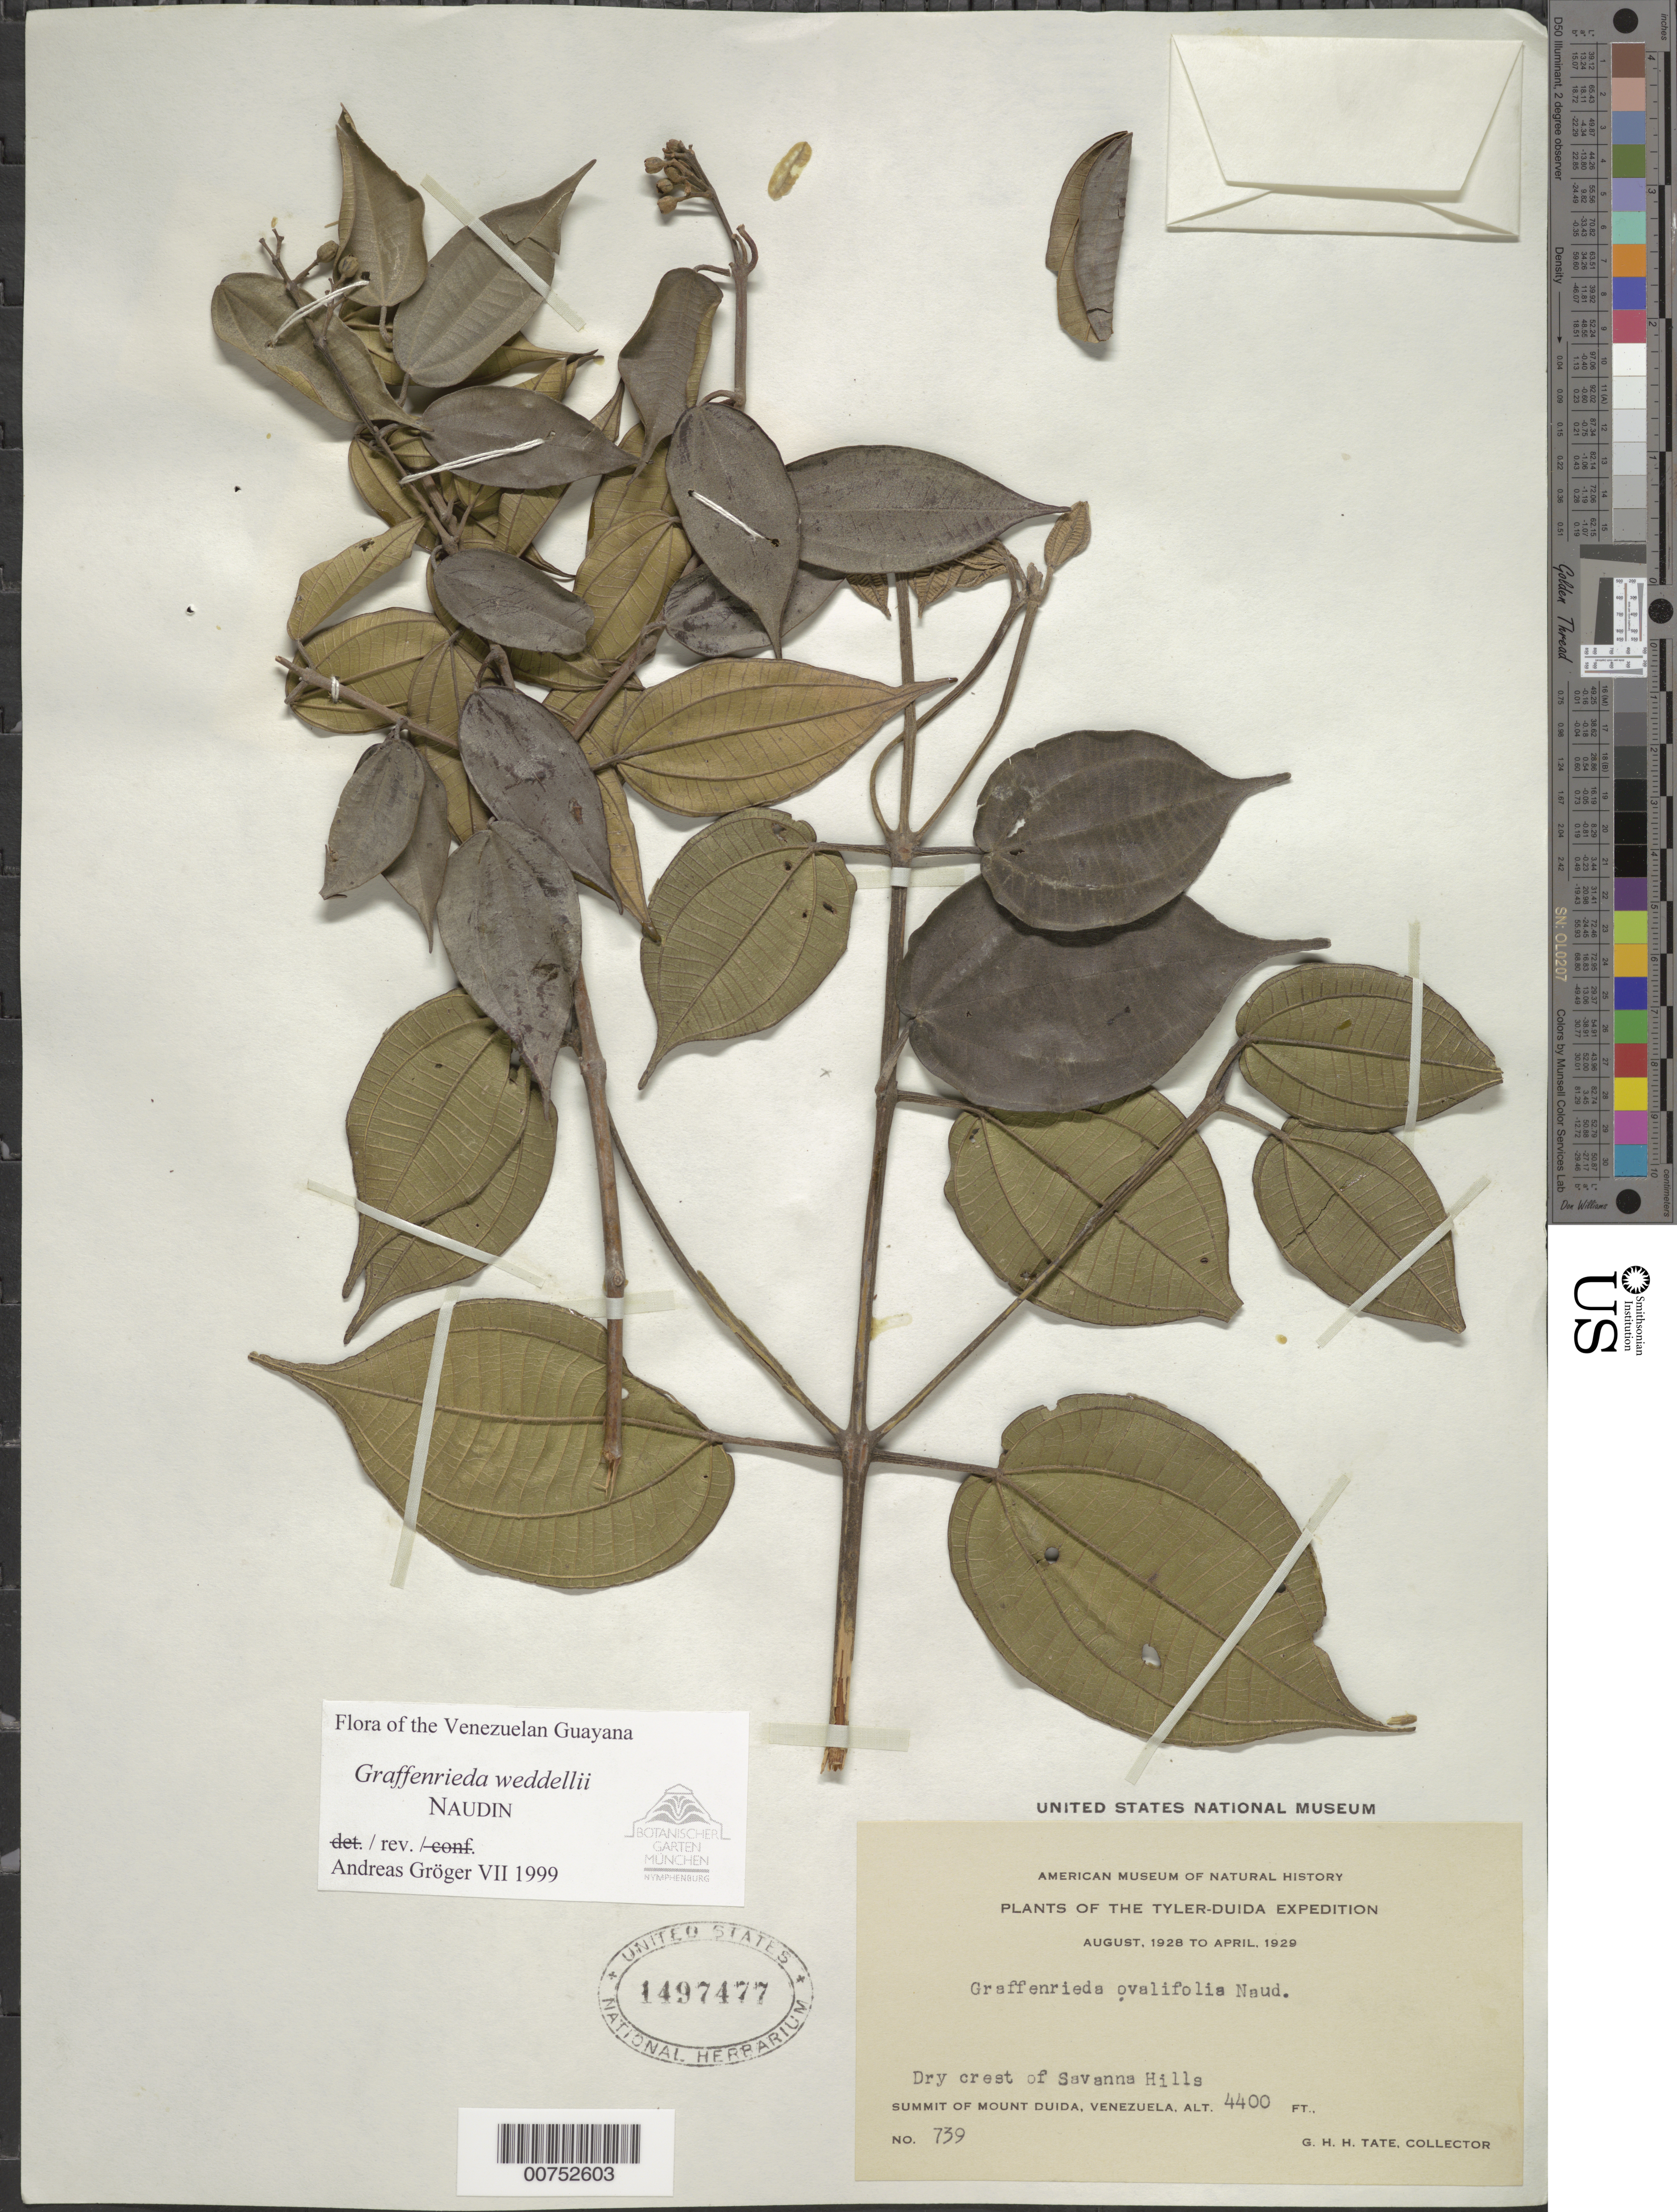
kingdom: Plantae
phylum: Tracheophyta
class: Magnoliopsida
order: Myrtales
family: Melastomataceae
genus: Graffenrieda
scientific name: Graffenrieda weddellii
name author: Naudin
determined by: Gröger, A.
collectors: G. H. H.Tate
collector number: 739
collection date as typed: Aug-28 to Apr-29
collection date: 1928-08/1929-04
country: Venezuela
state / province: Amazonas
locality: Mount Duida, summit, savanna hills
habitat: Dry crest of savanna hills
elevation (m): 1341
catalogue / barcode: US 1497477